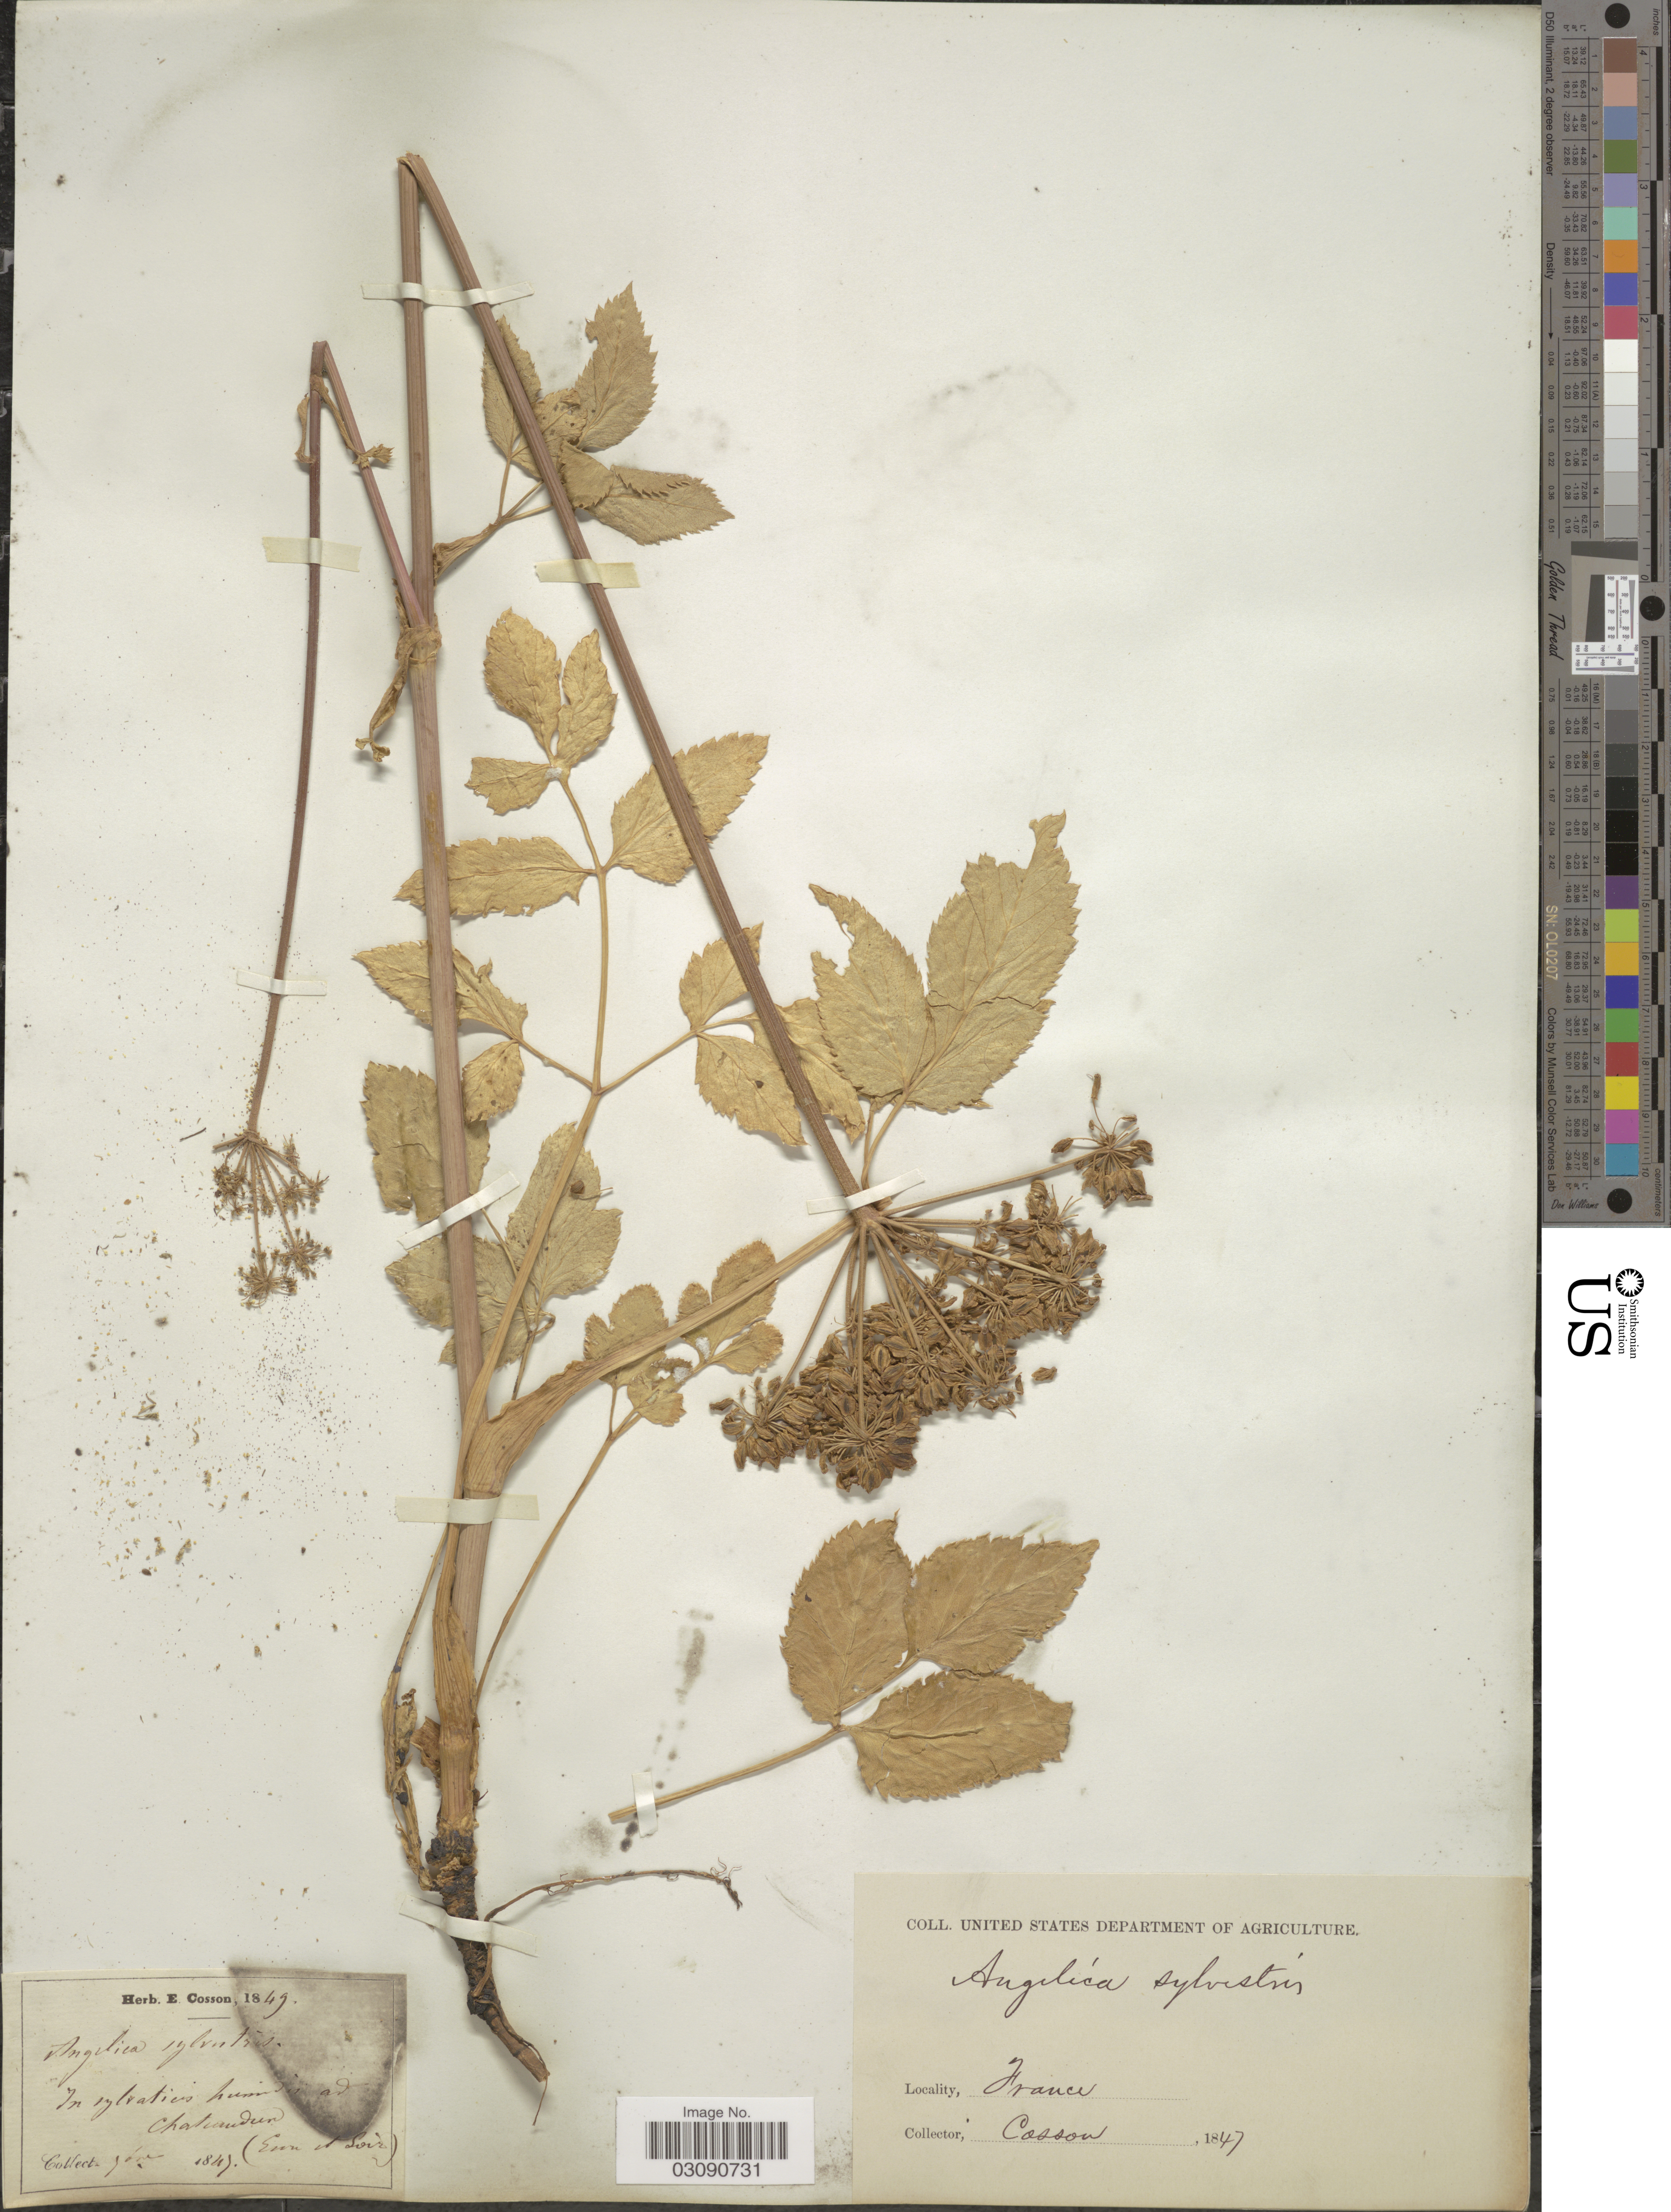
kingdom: Plantae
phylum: Tracheophyta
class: Magnoliopsida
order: Apiales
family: Apiaceae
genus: Angelica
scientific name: Angelica sylvestris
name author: L.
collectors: -. Cosson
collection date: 1849-06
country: France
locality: In sylvaticis humides ad Chateaudun.